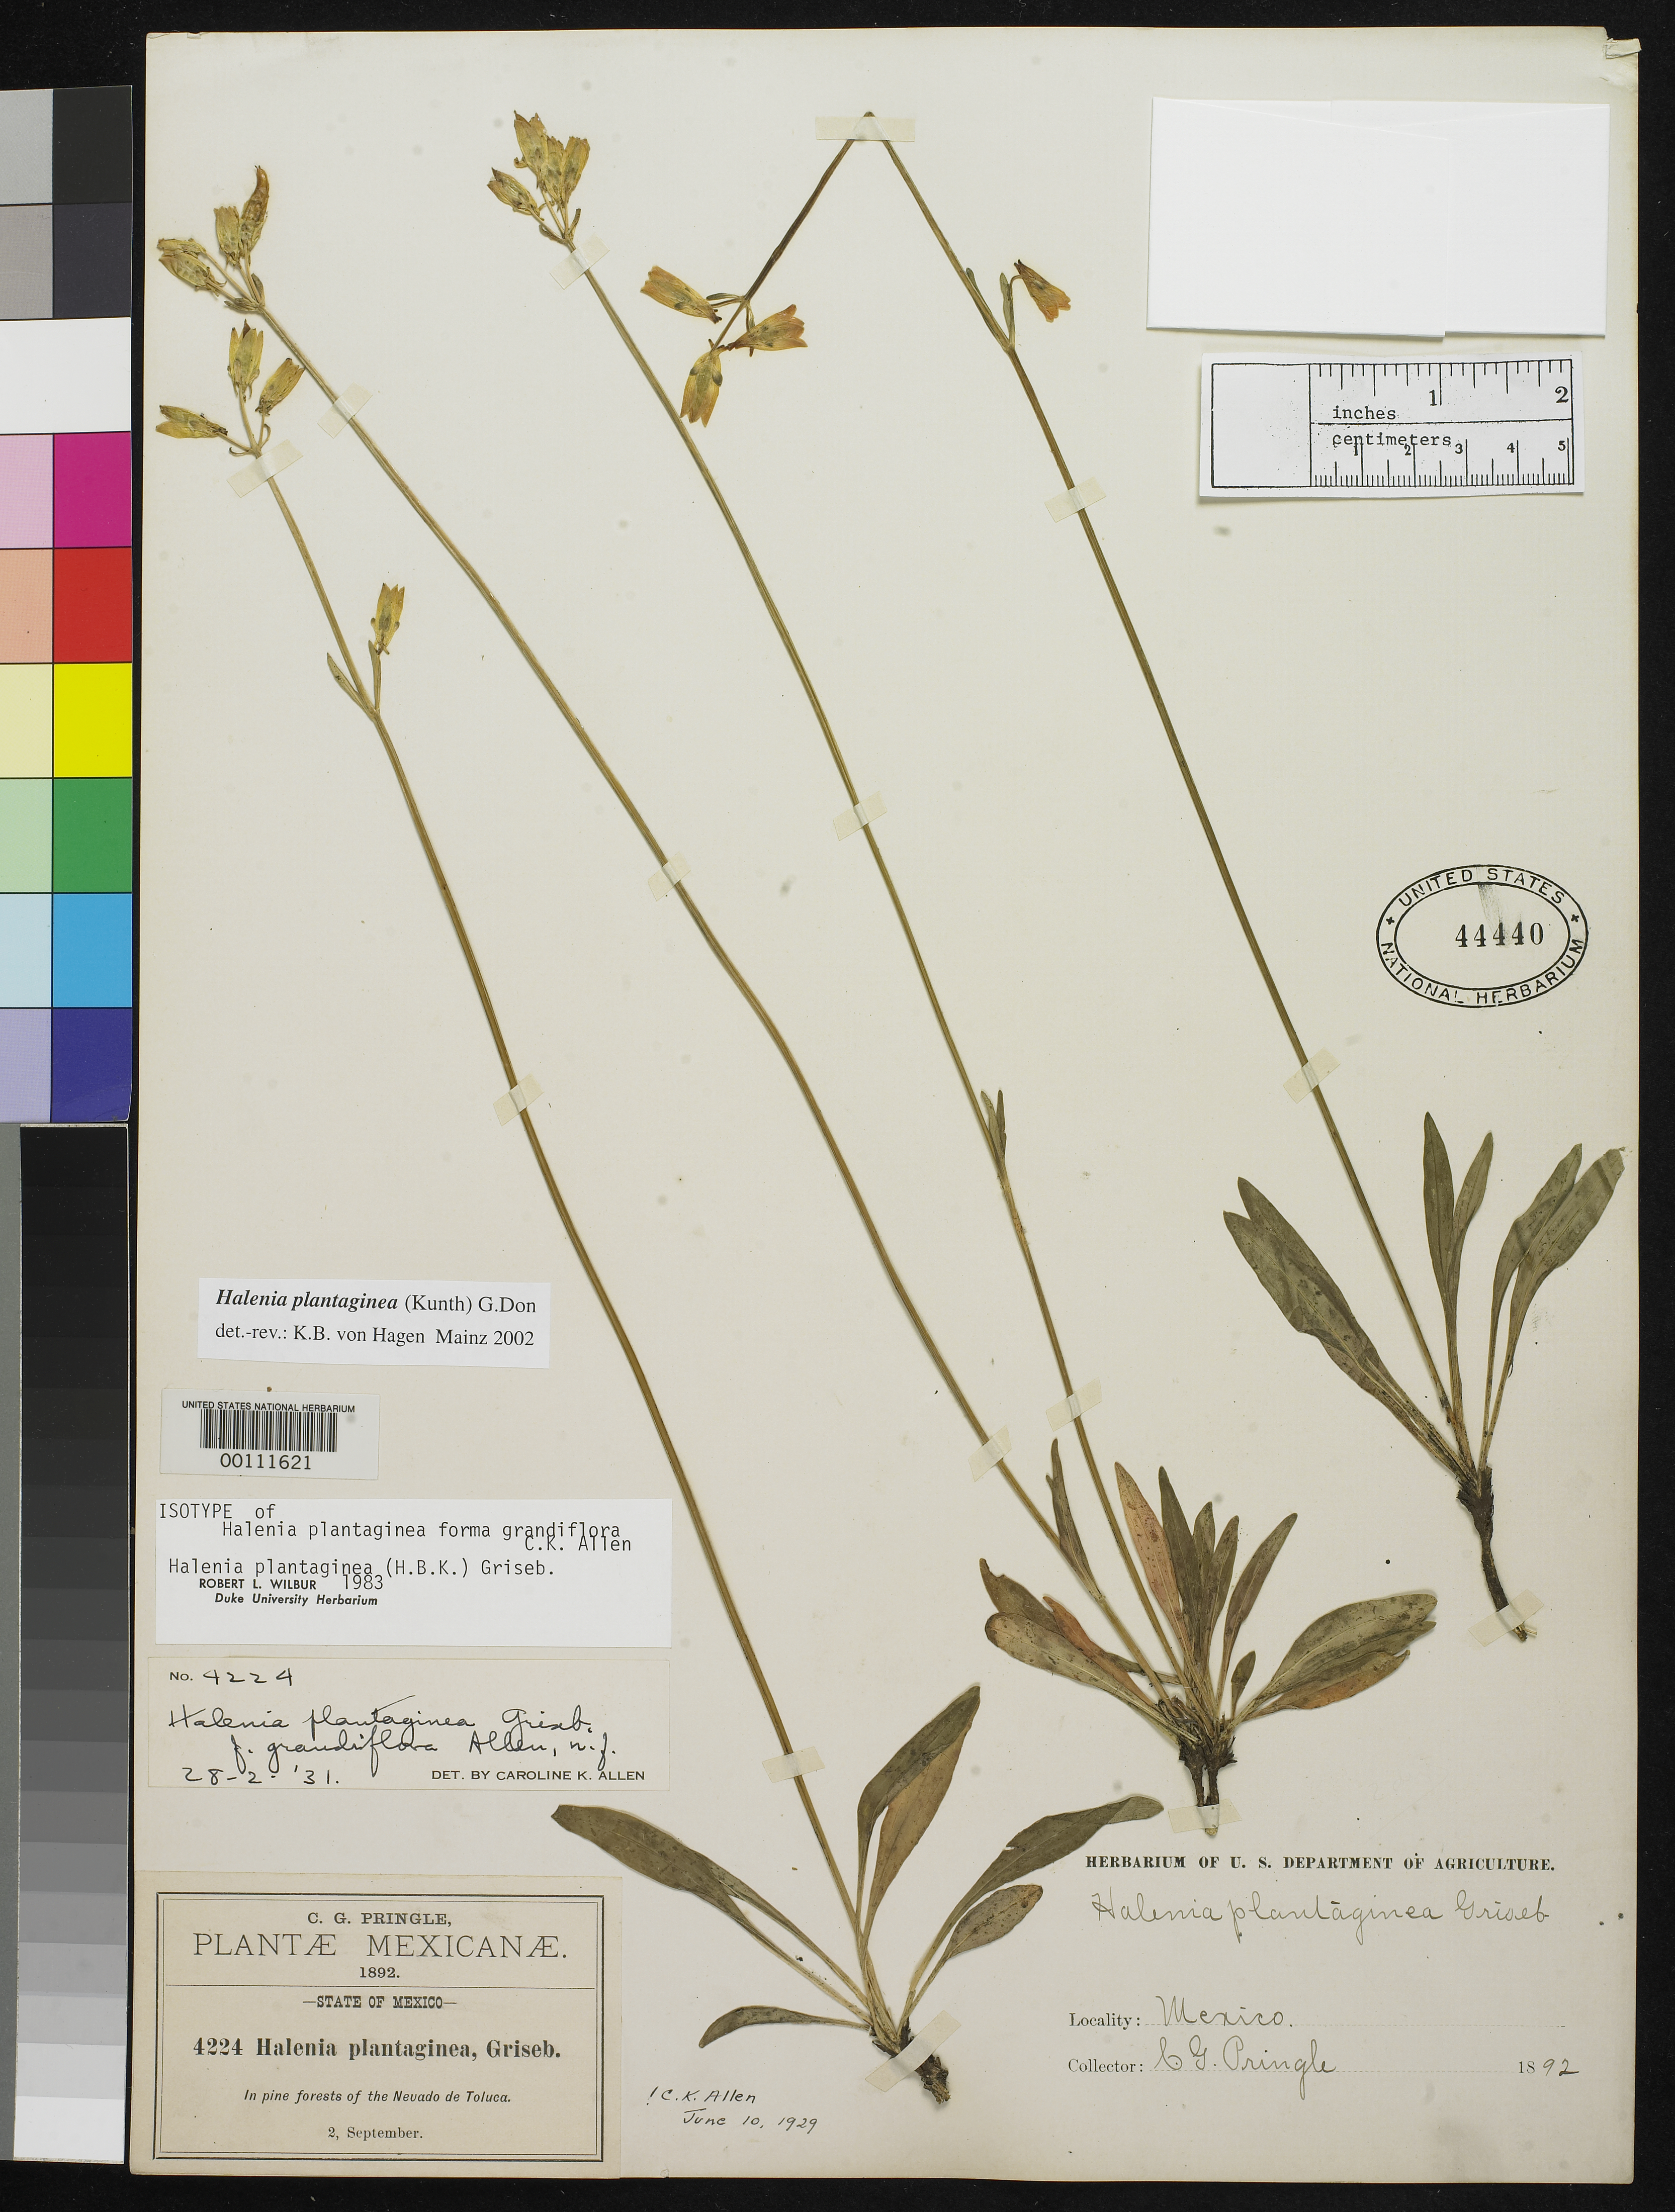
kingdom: Plantae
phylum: Tracheophyta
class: Magnoliopsida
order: Gentianales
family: Gentianaceae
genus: Halenia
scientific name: Halenia plantaginea f. grandiflora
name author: C.K. Allen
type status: Isotype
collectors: C. G. Pringle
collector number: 4224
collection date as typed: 02 Sep 1892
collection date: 1892-09-02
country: Mexico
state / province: México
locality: Nevado de Toluca.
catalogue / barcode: US 44440